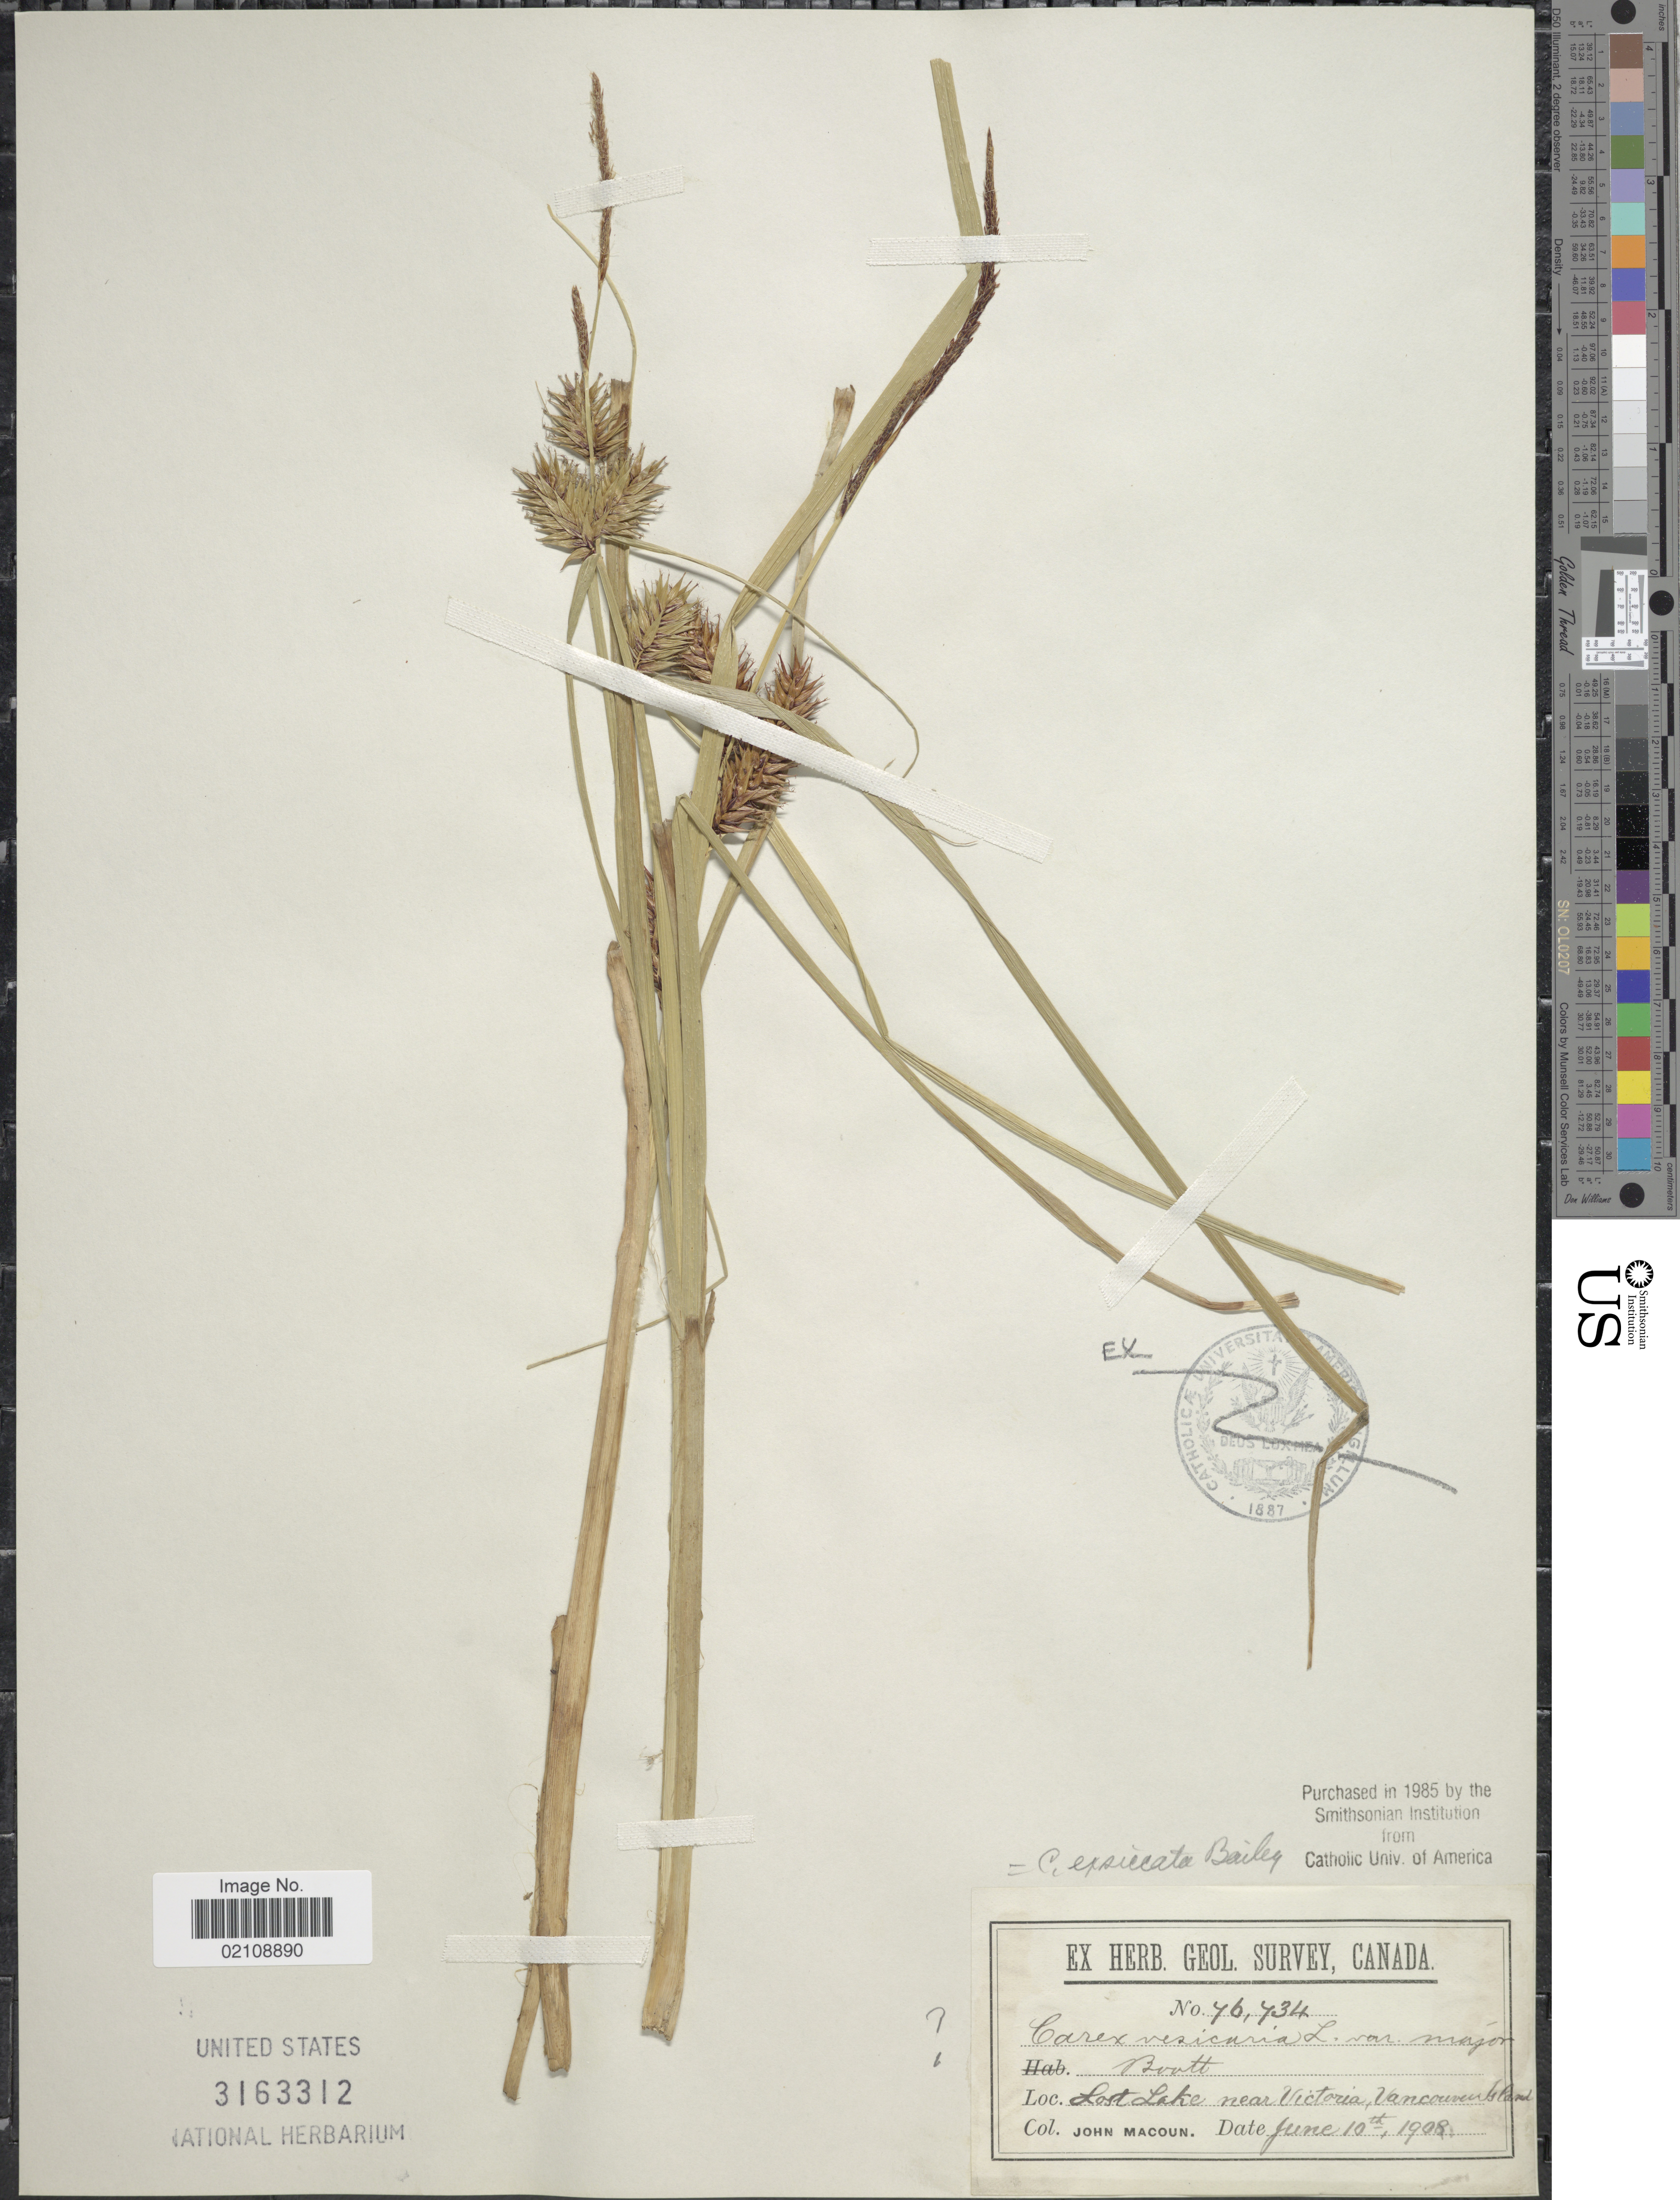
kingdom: Plantae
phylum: Tracheophyta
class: Liliopsida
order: Poales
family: Cyperaceae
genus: Carex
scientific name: Carex exsiccata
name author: L.H. Bailey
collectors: J. Macoun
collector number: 76734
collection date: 1908-06-10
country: Canada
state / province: British Columbia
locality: Lost Lake, near Victoria, Vancouver Island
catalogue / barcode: US 3163312